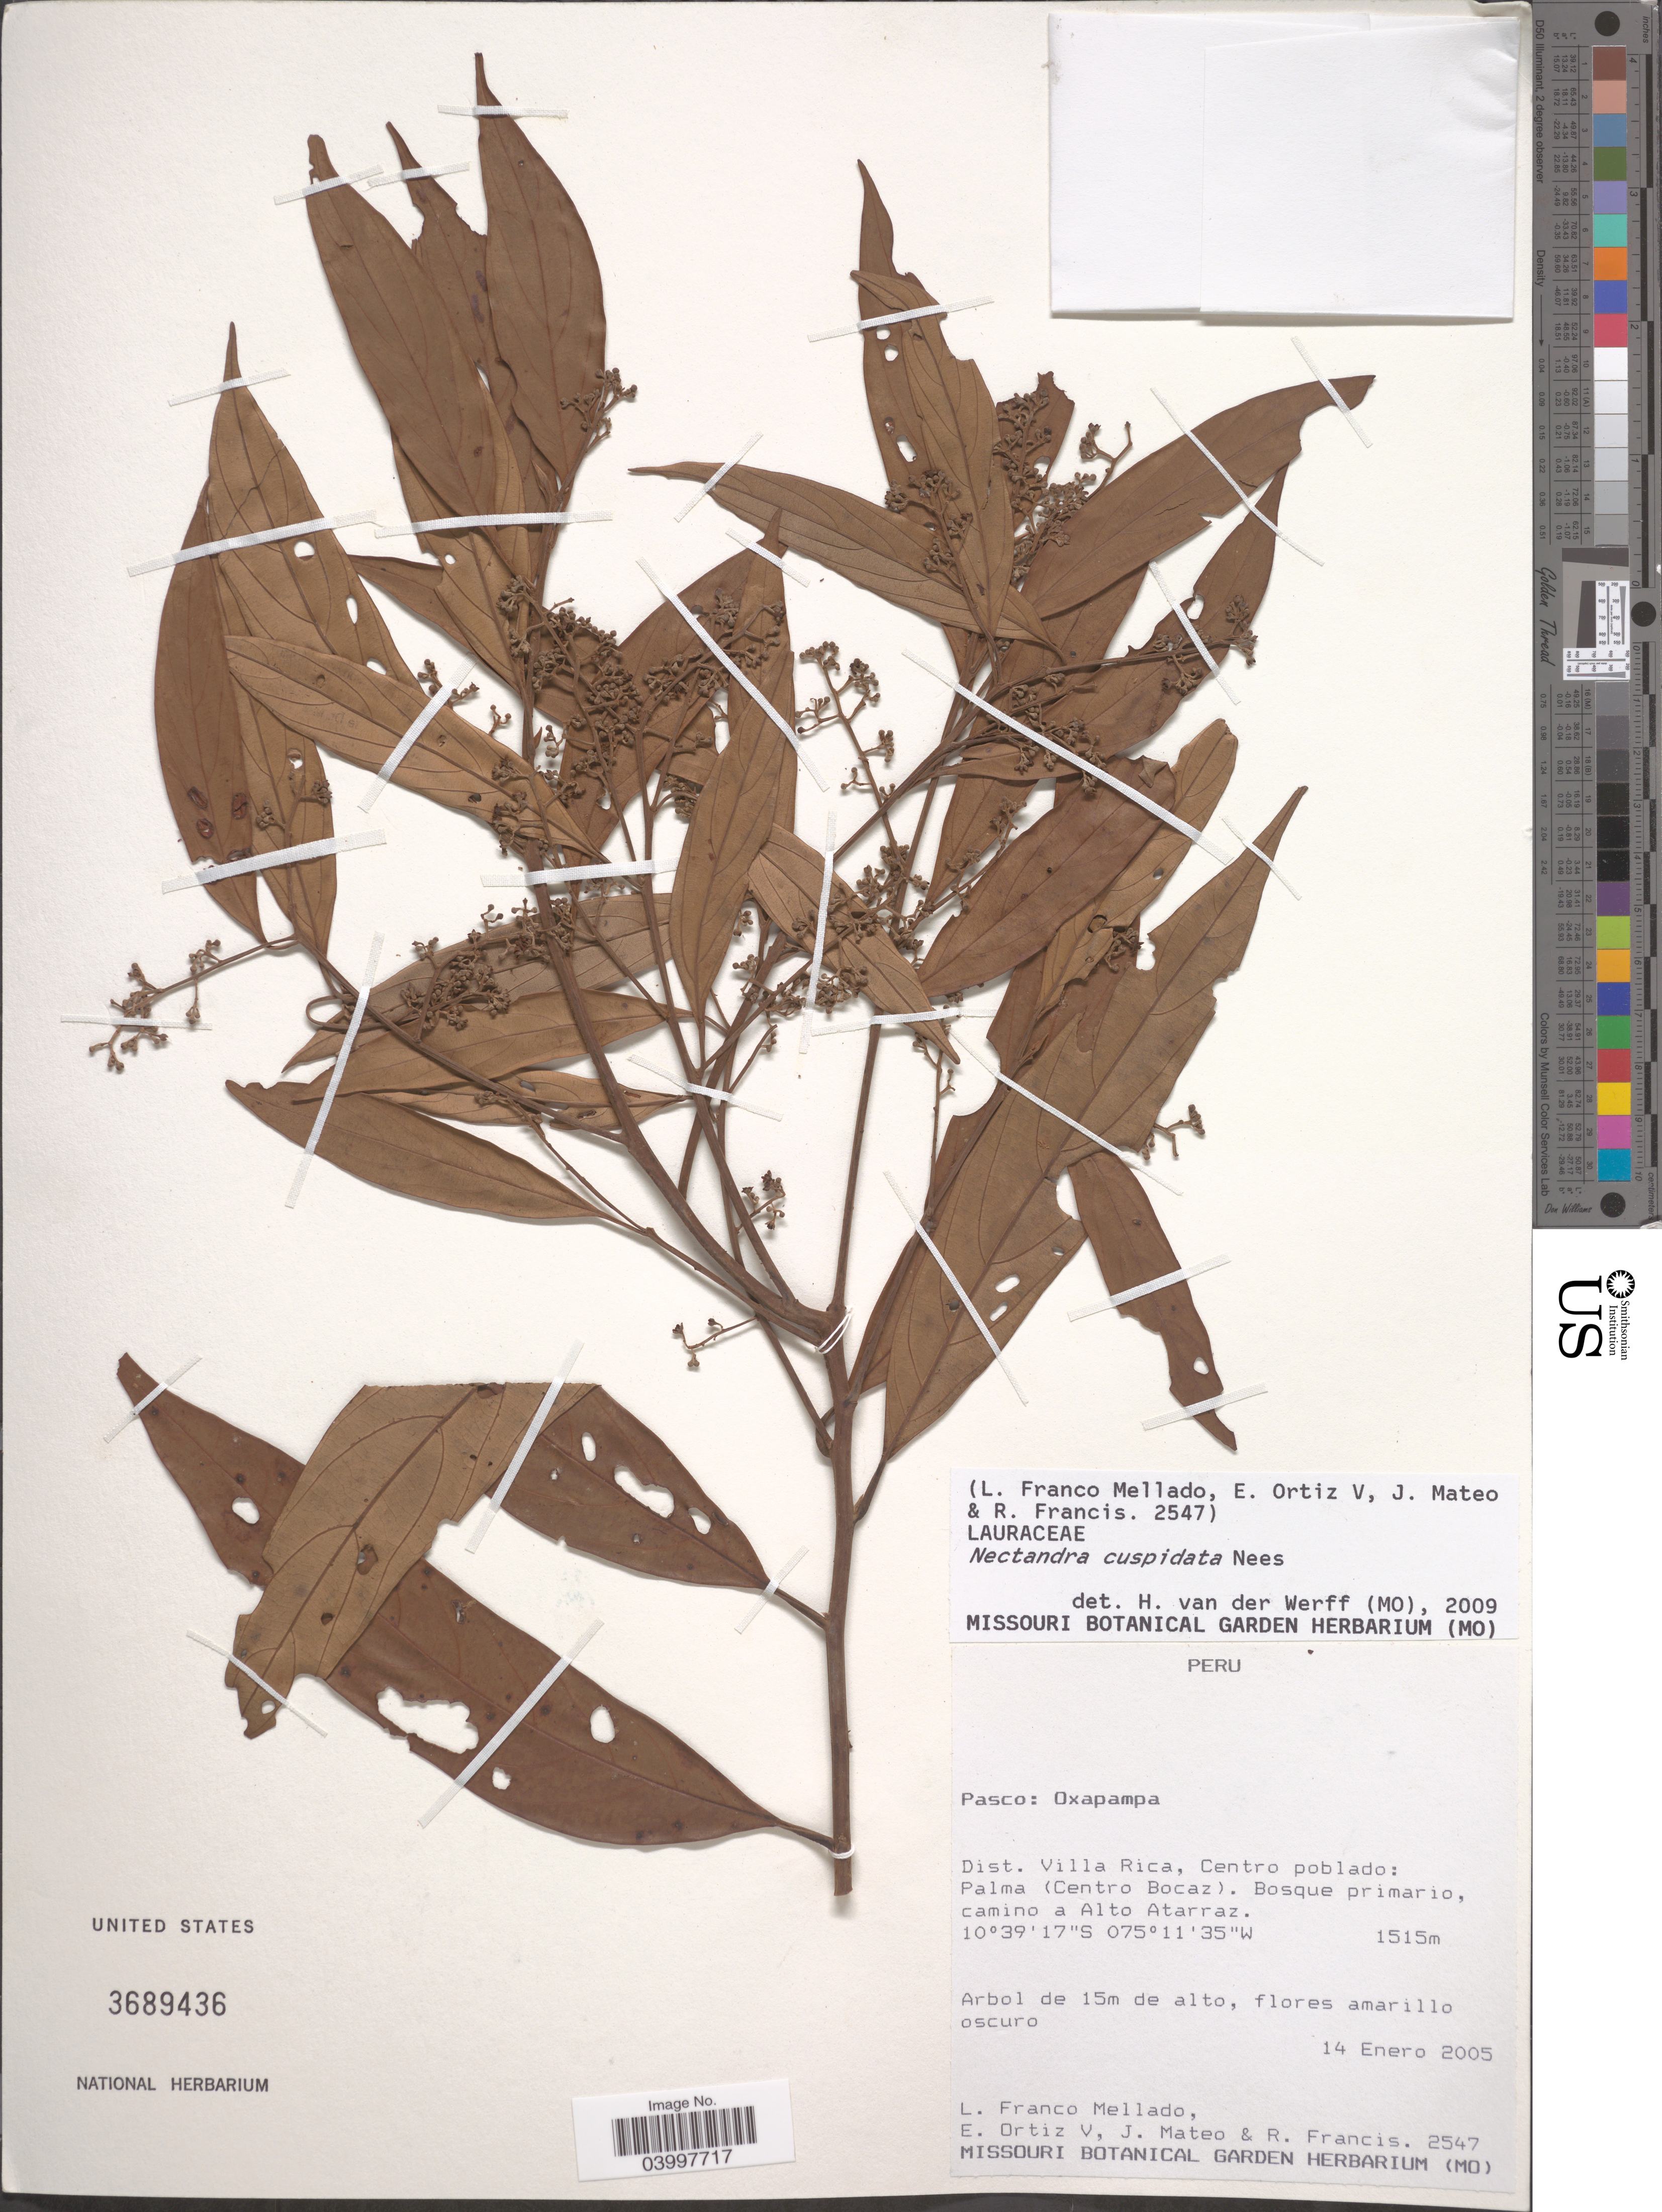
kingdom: Plantae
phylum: Tracheophyta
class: Magnoliopsida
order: Laurales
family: Lauraceae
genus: Nectandra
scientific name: Nectandra cuspidata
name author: Nees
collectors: L. Franco Mellado, E. Ortiz V., J. Mateo & R. Francis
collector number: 2547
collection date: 2005-01-14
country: Peru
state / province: Pasco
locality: Pasco: Oxapampa. Dist. Villa Rica, Centro poblado: Palma (Centro Bocaz). Bosque primario, camino a Alto Atarraz.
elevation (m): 1515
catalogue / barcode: US 3689436